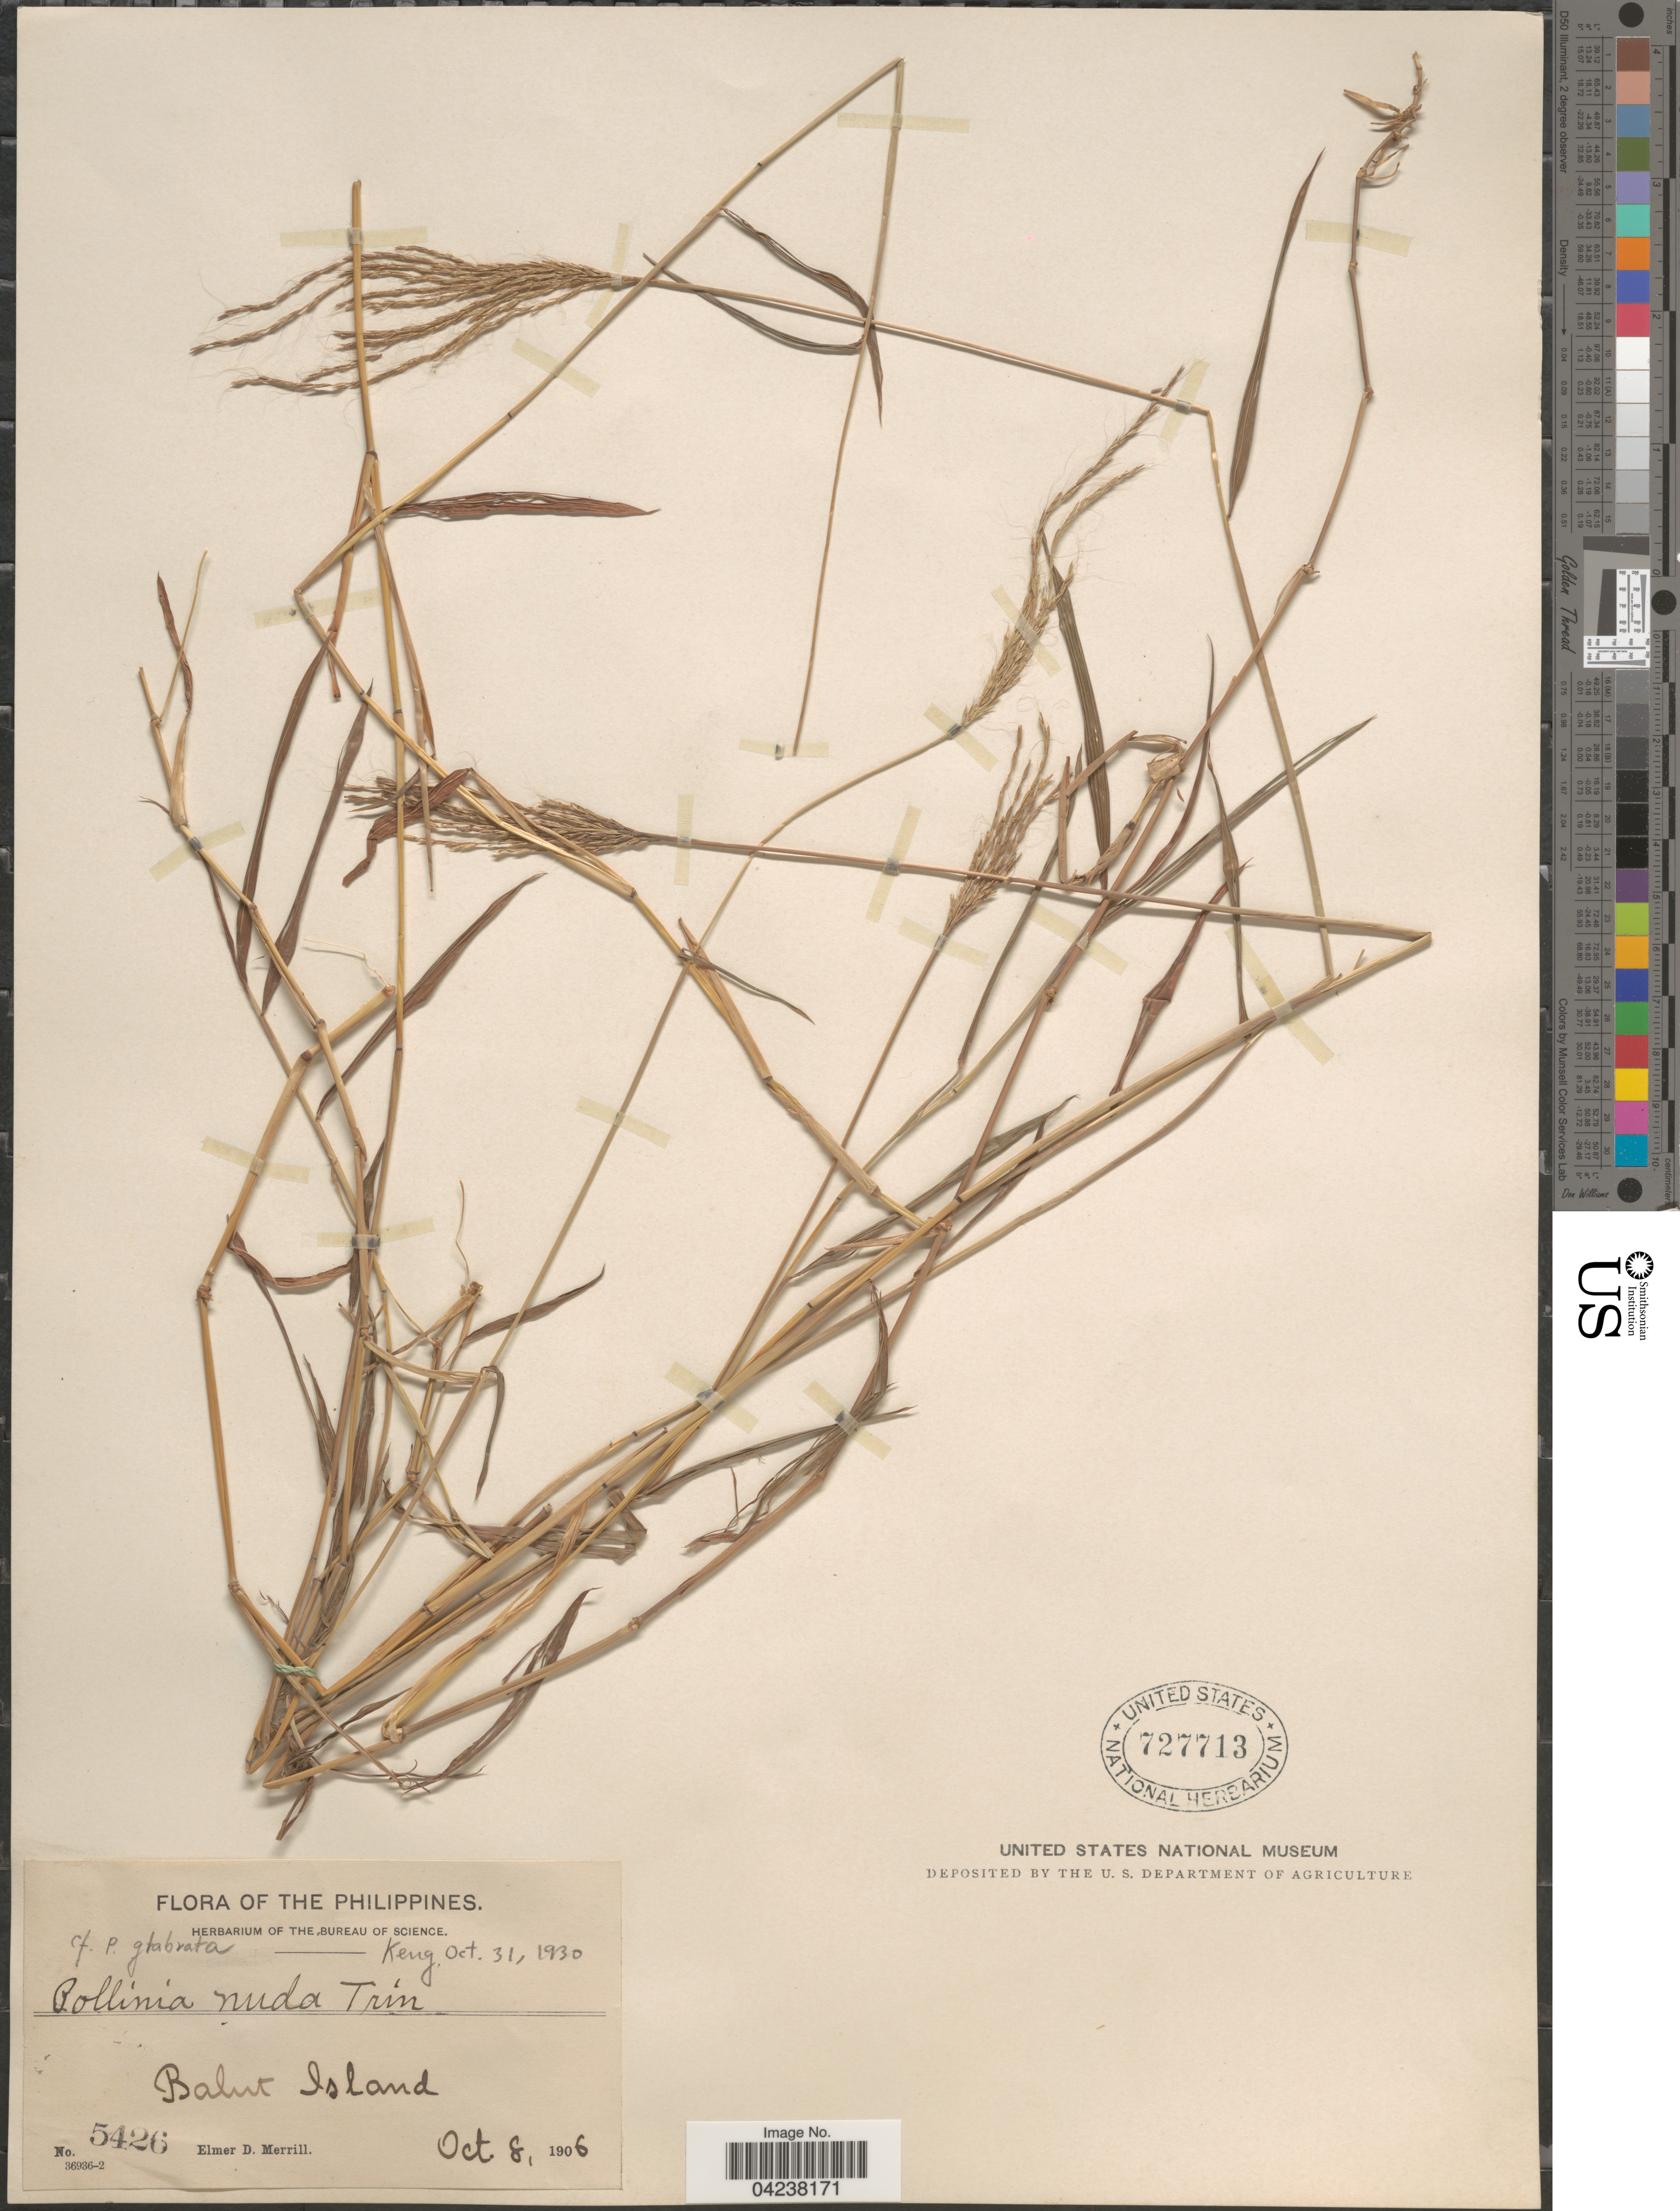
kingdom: Plantae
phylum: Tracheophyta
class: Liliopsida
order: Poales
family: Poaceae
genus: Microstegium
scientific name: Microstegium glabratum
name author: (Trin.) Camus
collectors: E. D. Merrill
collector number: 5426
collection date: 1906-10-08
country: Philippines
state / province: Davao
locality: Balut Island.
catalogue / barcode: US 727713